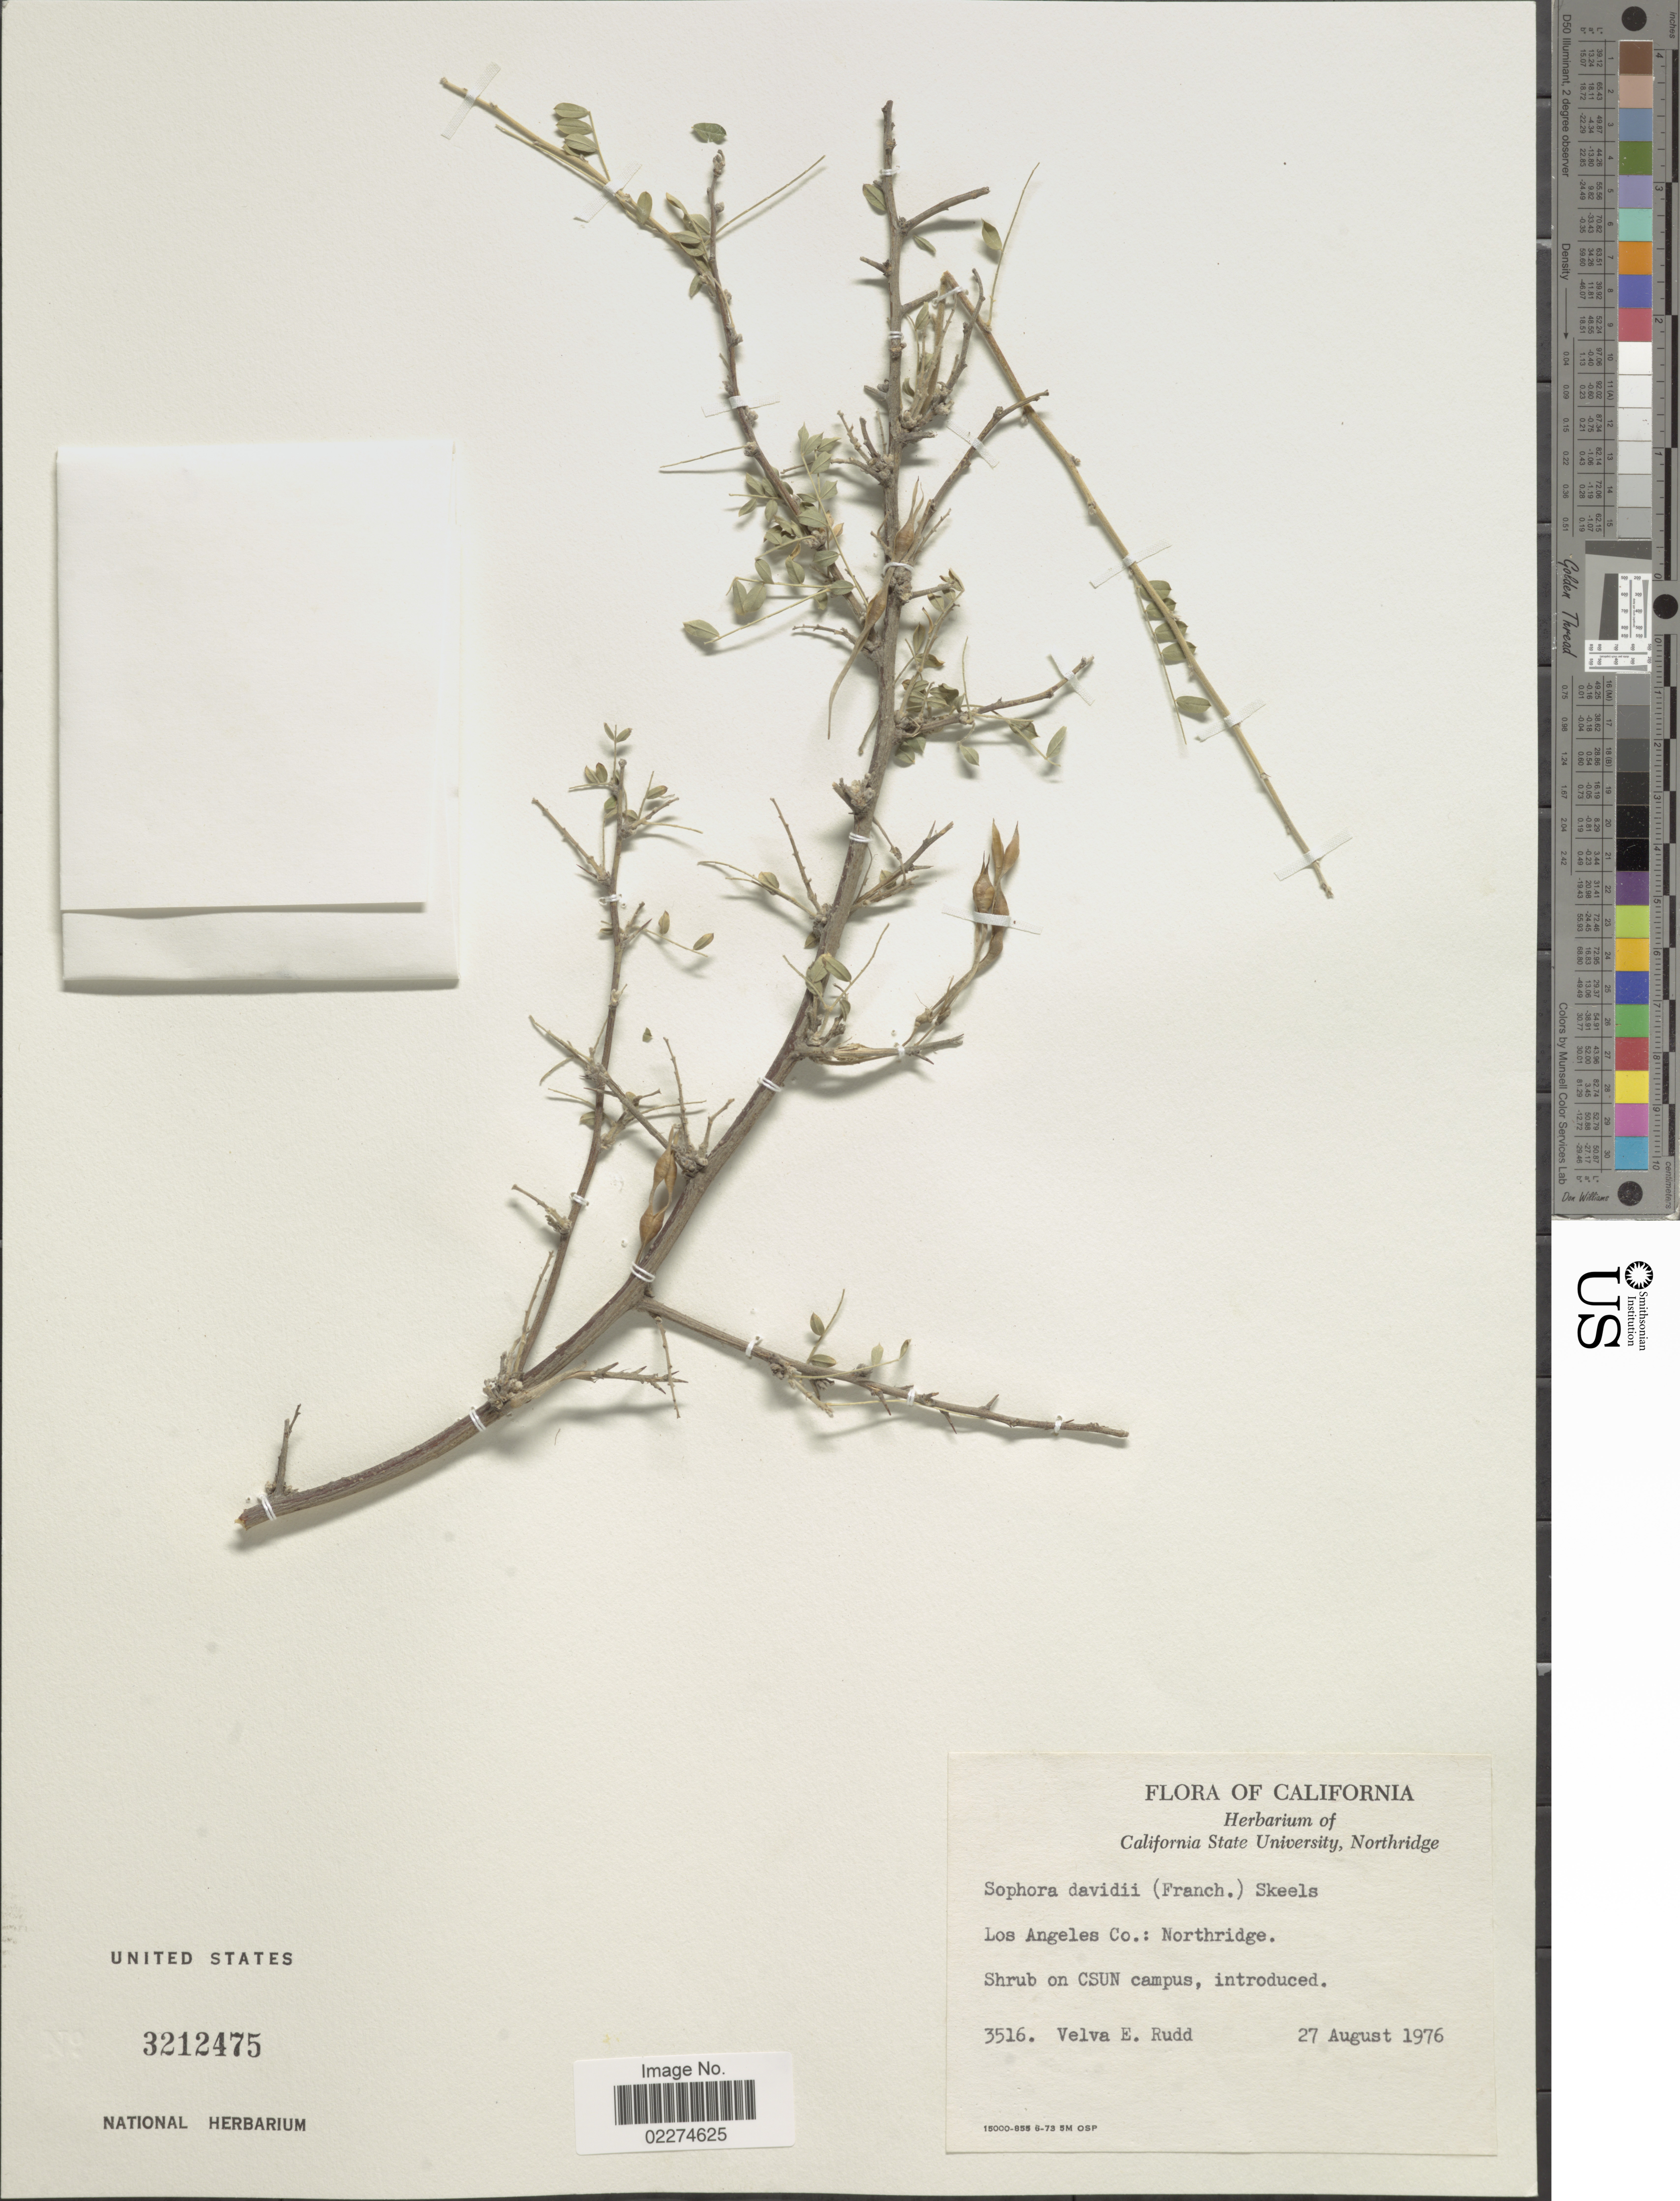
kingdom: Plantae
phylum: Tracheophyta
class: Magnoliopsida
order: Fabales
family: Fabaceae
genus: Sophora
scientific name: Sophora davidii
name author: (Franch.) Skeels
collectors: V. E. Rudd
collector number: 3516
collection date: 1976-08-27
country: United States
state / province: California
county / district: Los Angeles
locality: Los Angeles Co.: Northbridge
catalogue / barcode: US 3212475